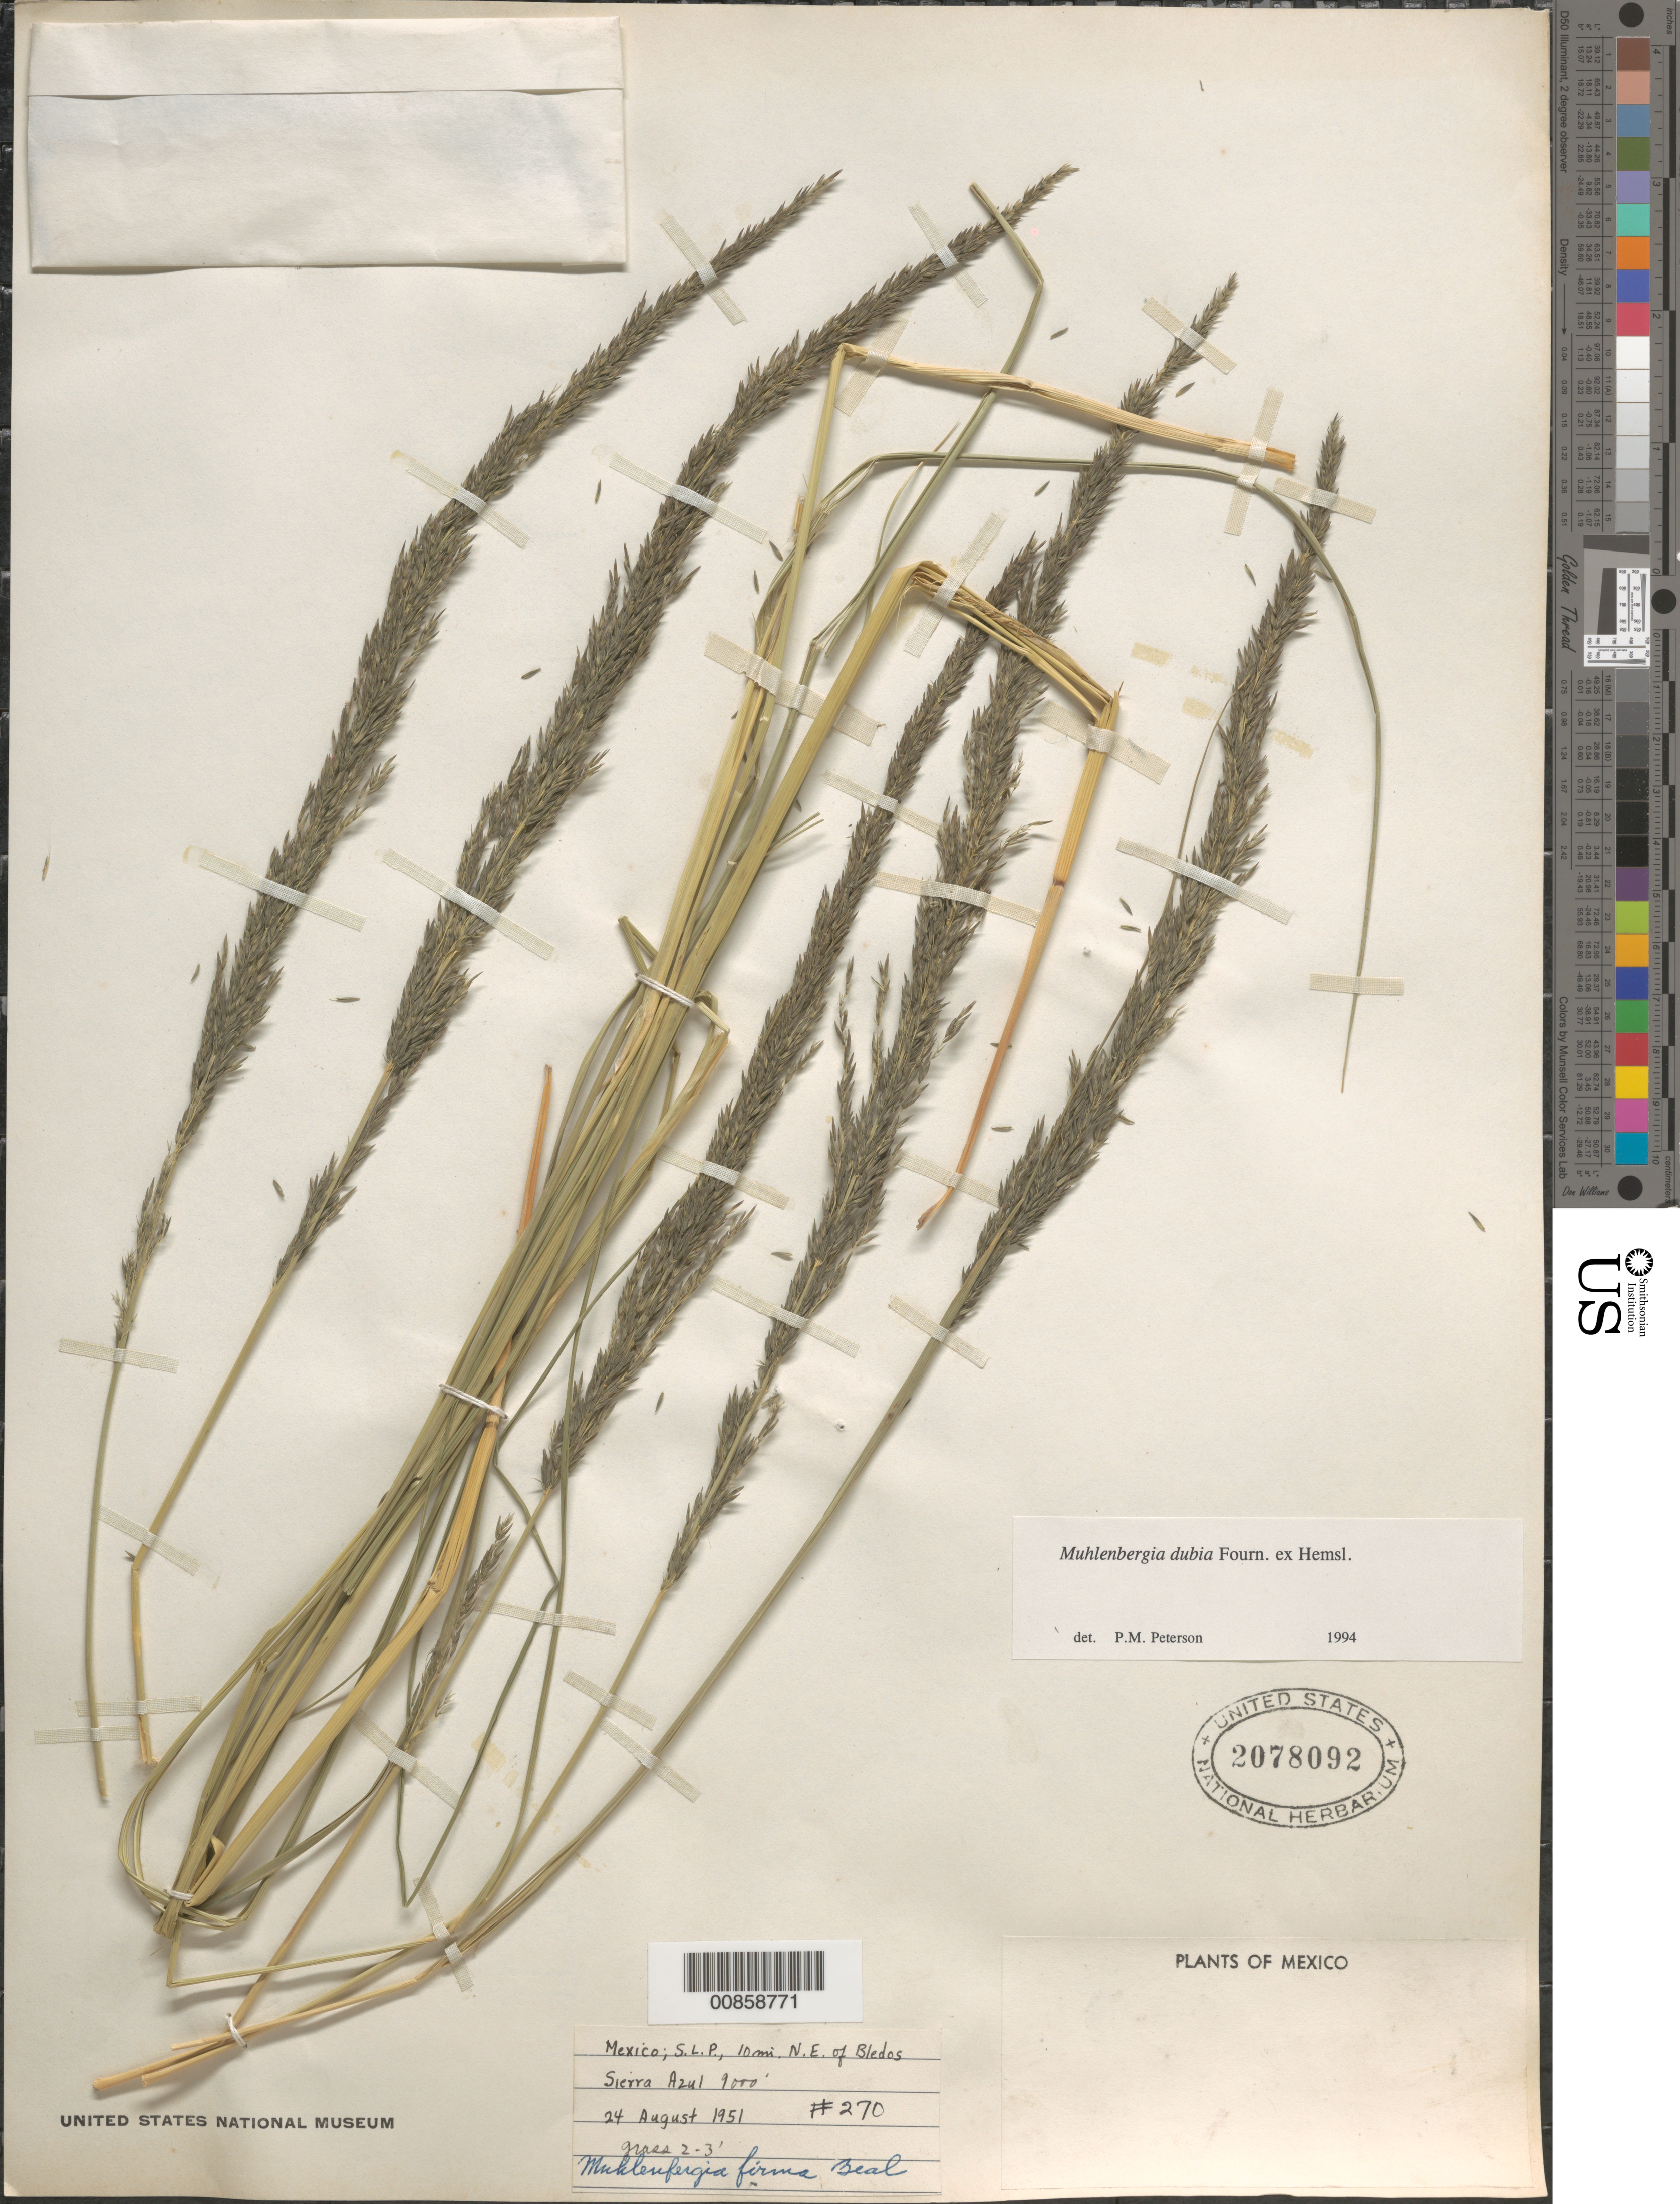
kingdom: Plantae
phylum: Tracheophyta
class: Liliopsida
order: Poales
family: Poaceae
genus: Muhlenbergia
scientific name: Muhlenbergia dubia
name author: E. Fourn.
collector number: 270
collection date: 1951-08-24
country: Mexico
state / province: San Luis Potosí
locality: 10 mi. N.E. of Bledos. Sierra Azul.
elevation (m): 2743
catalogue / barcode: US 2078092